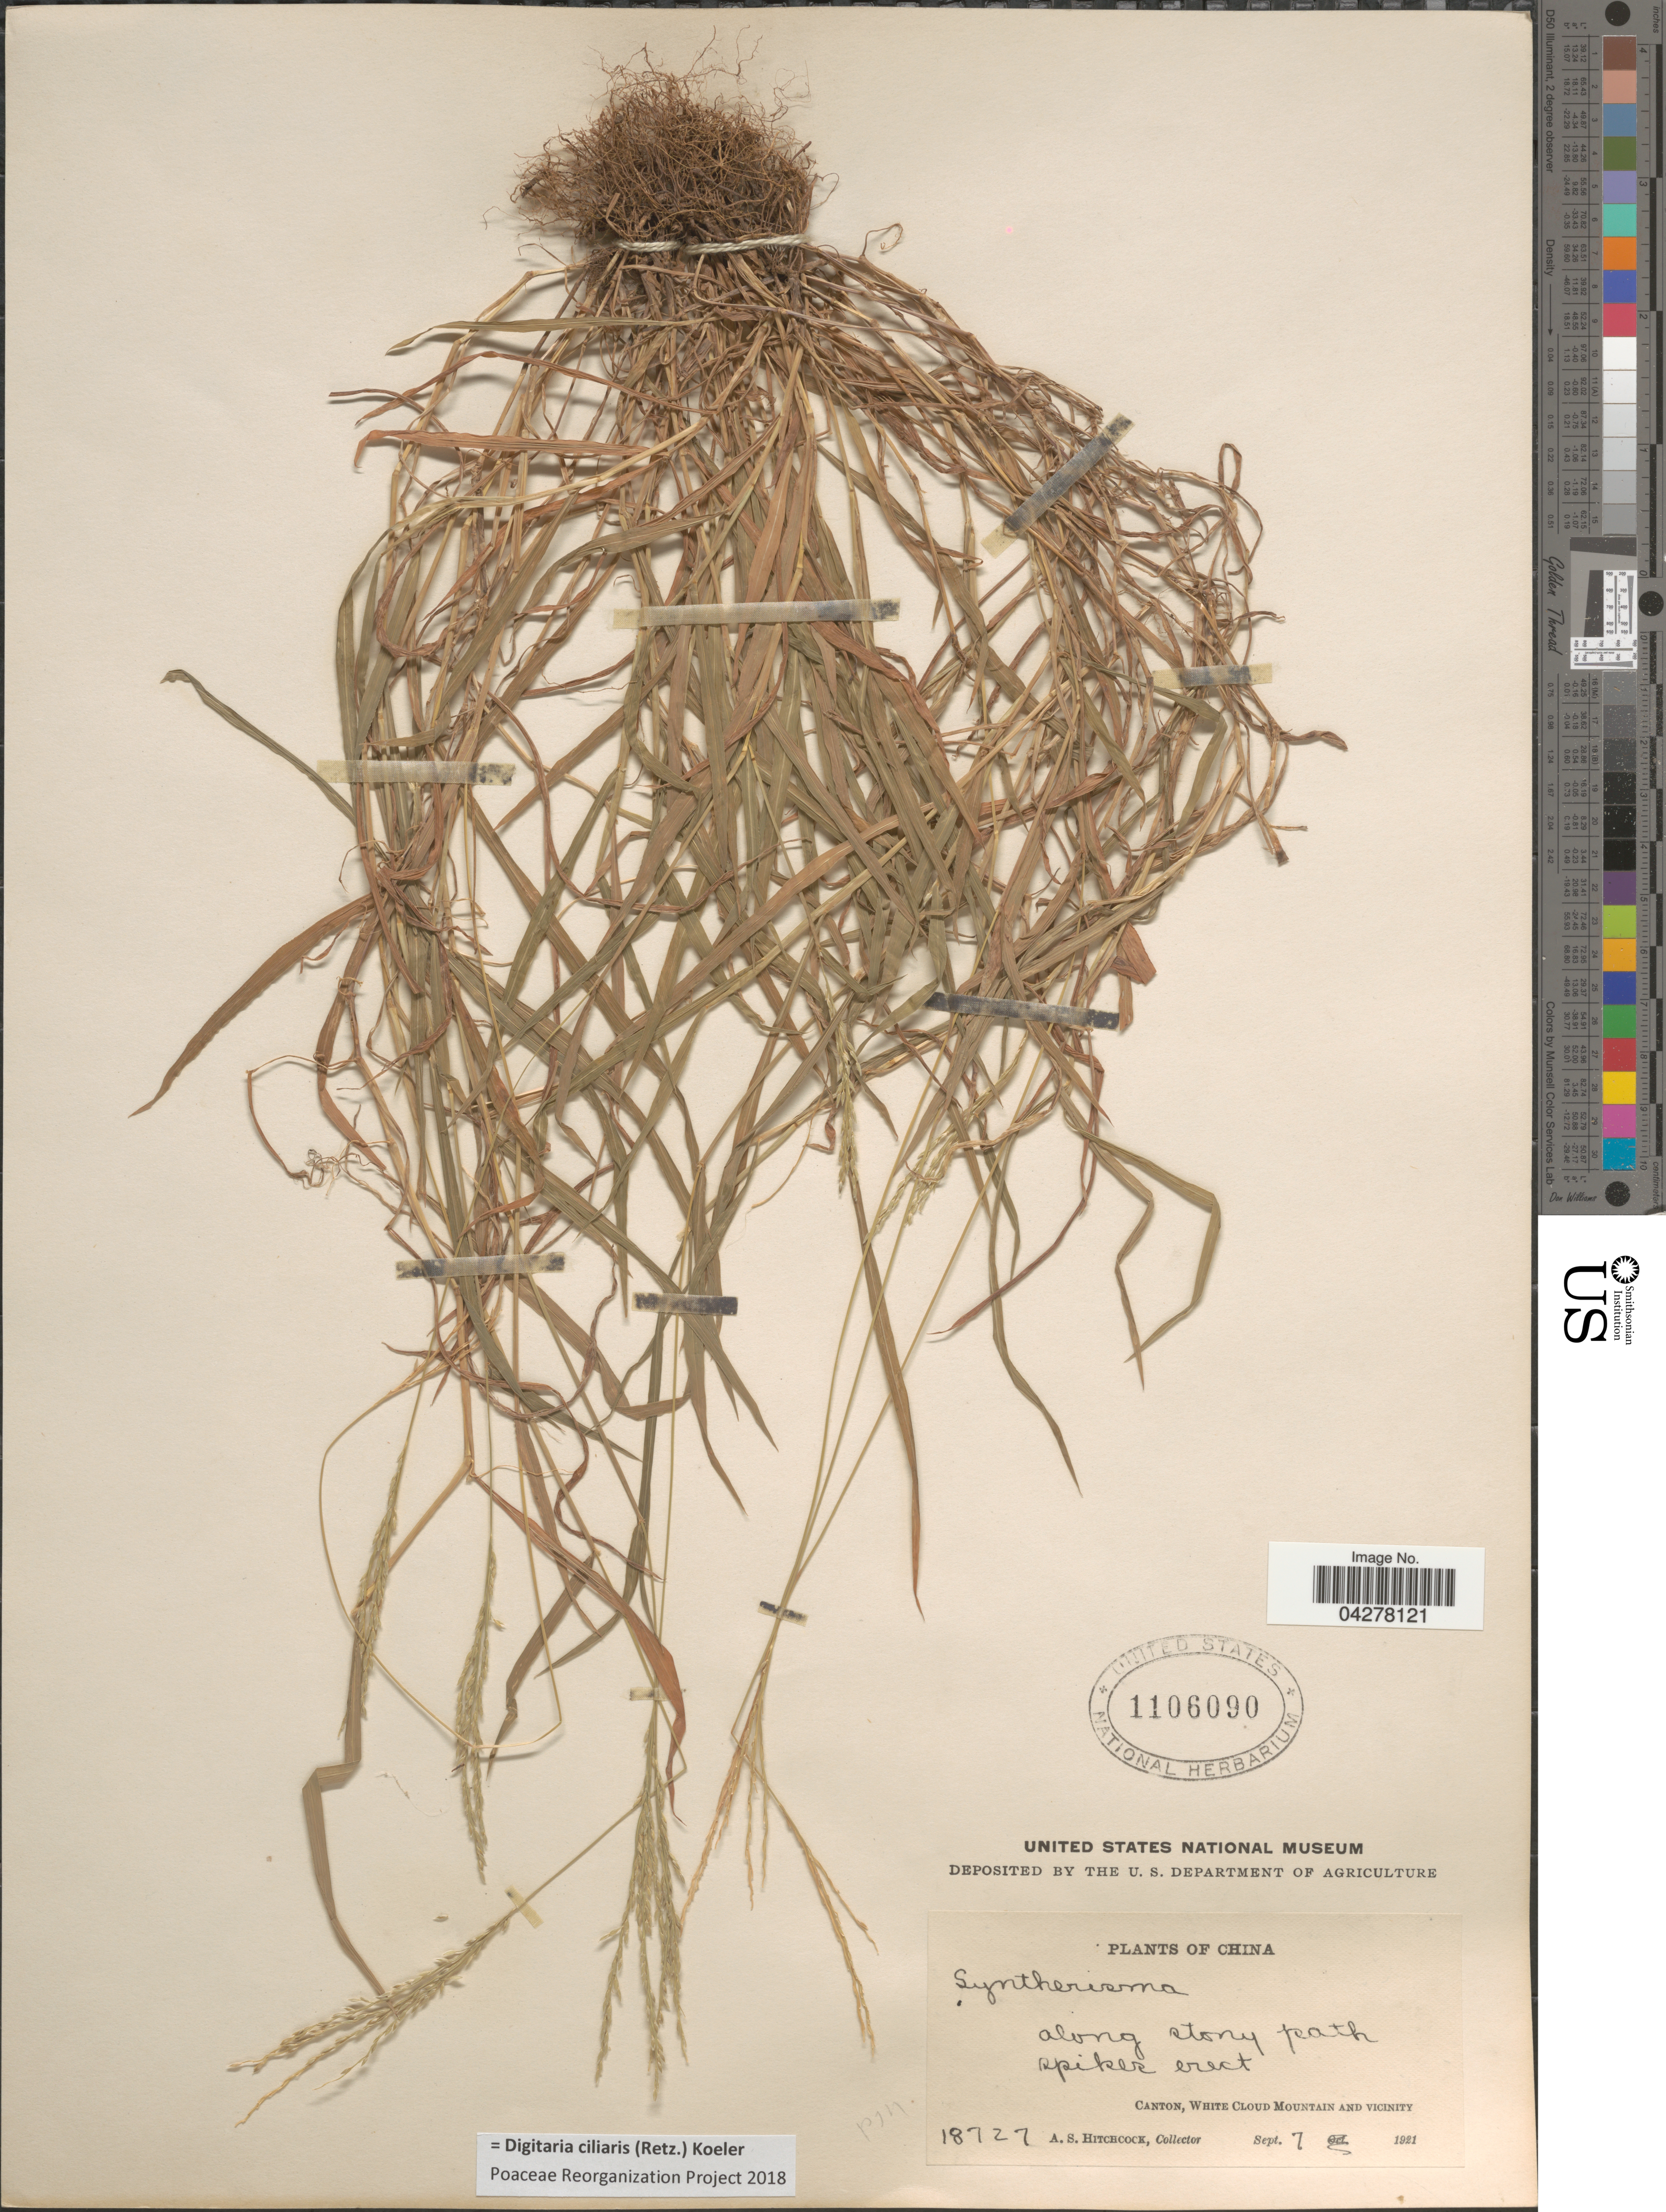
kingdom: Plantae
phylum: Tracheophyta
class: Liliopsida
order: Poales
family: Poaceae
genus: Digitaria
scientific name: Digitaria ciliaris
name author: (Retz.) Koeler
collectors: A. S. Hitchcock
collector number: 18727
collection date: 1921-09-07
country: China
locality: Along stony path spikes erect. Canton, White Cloud Mountain and vicinity.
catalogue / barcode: US 1106090